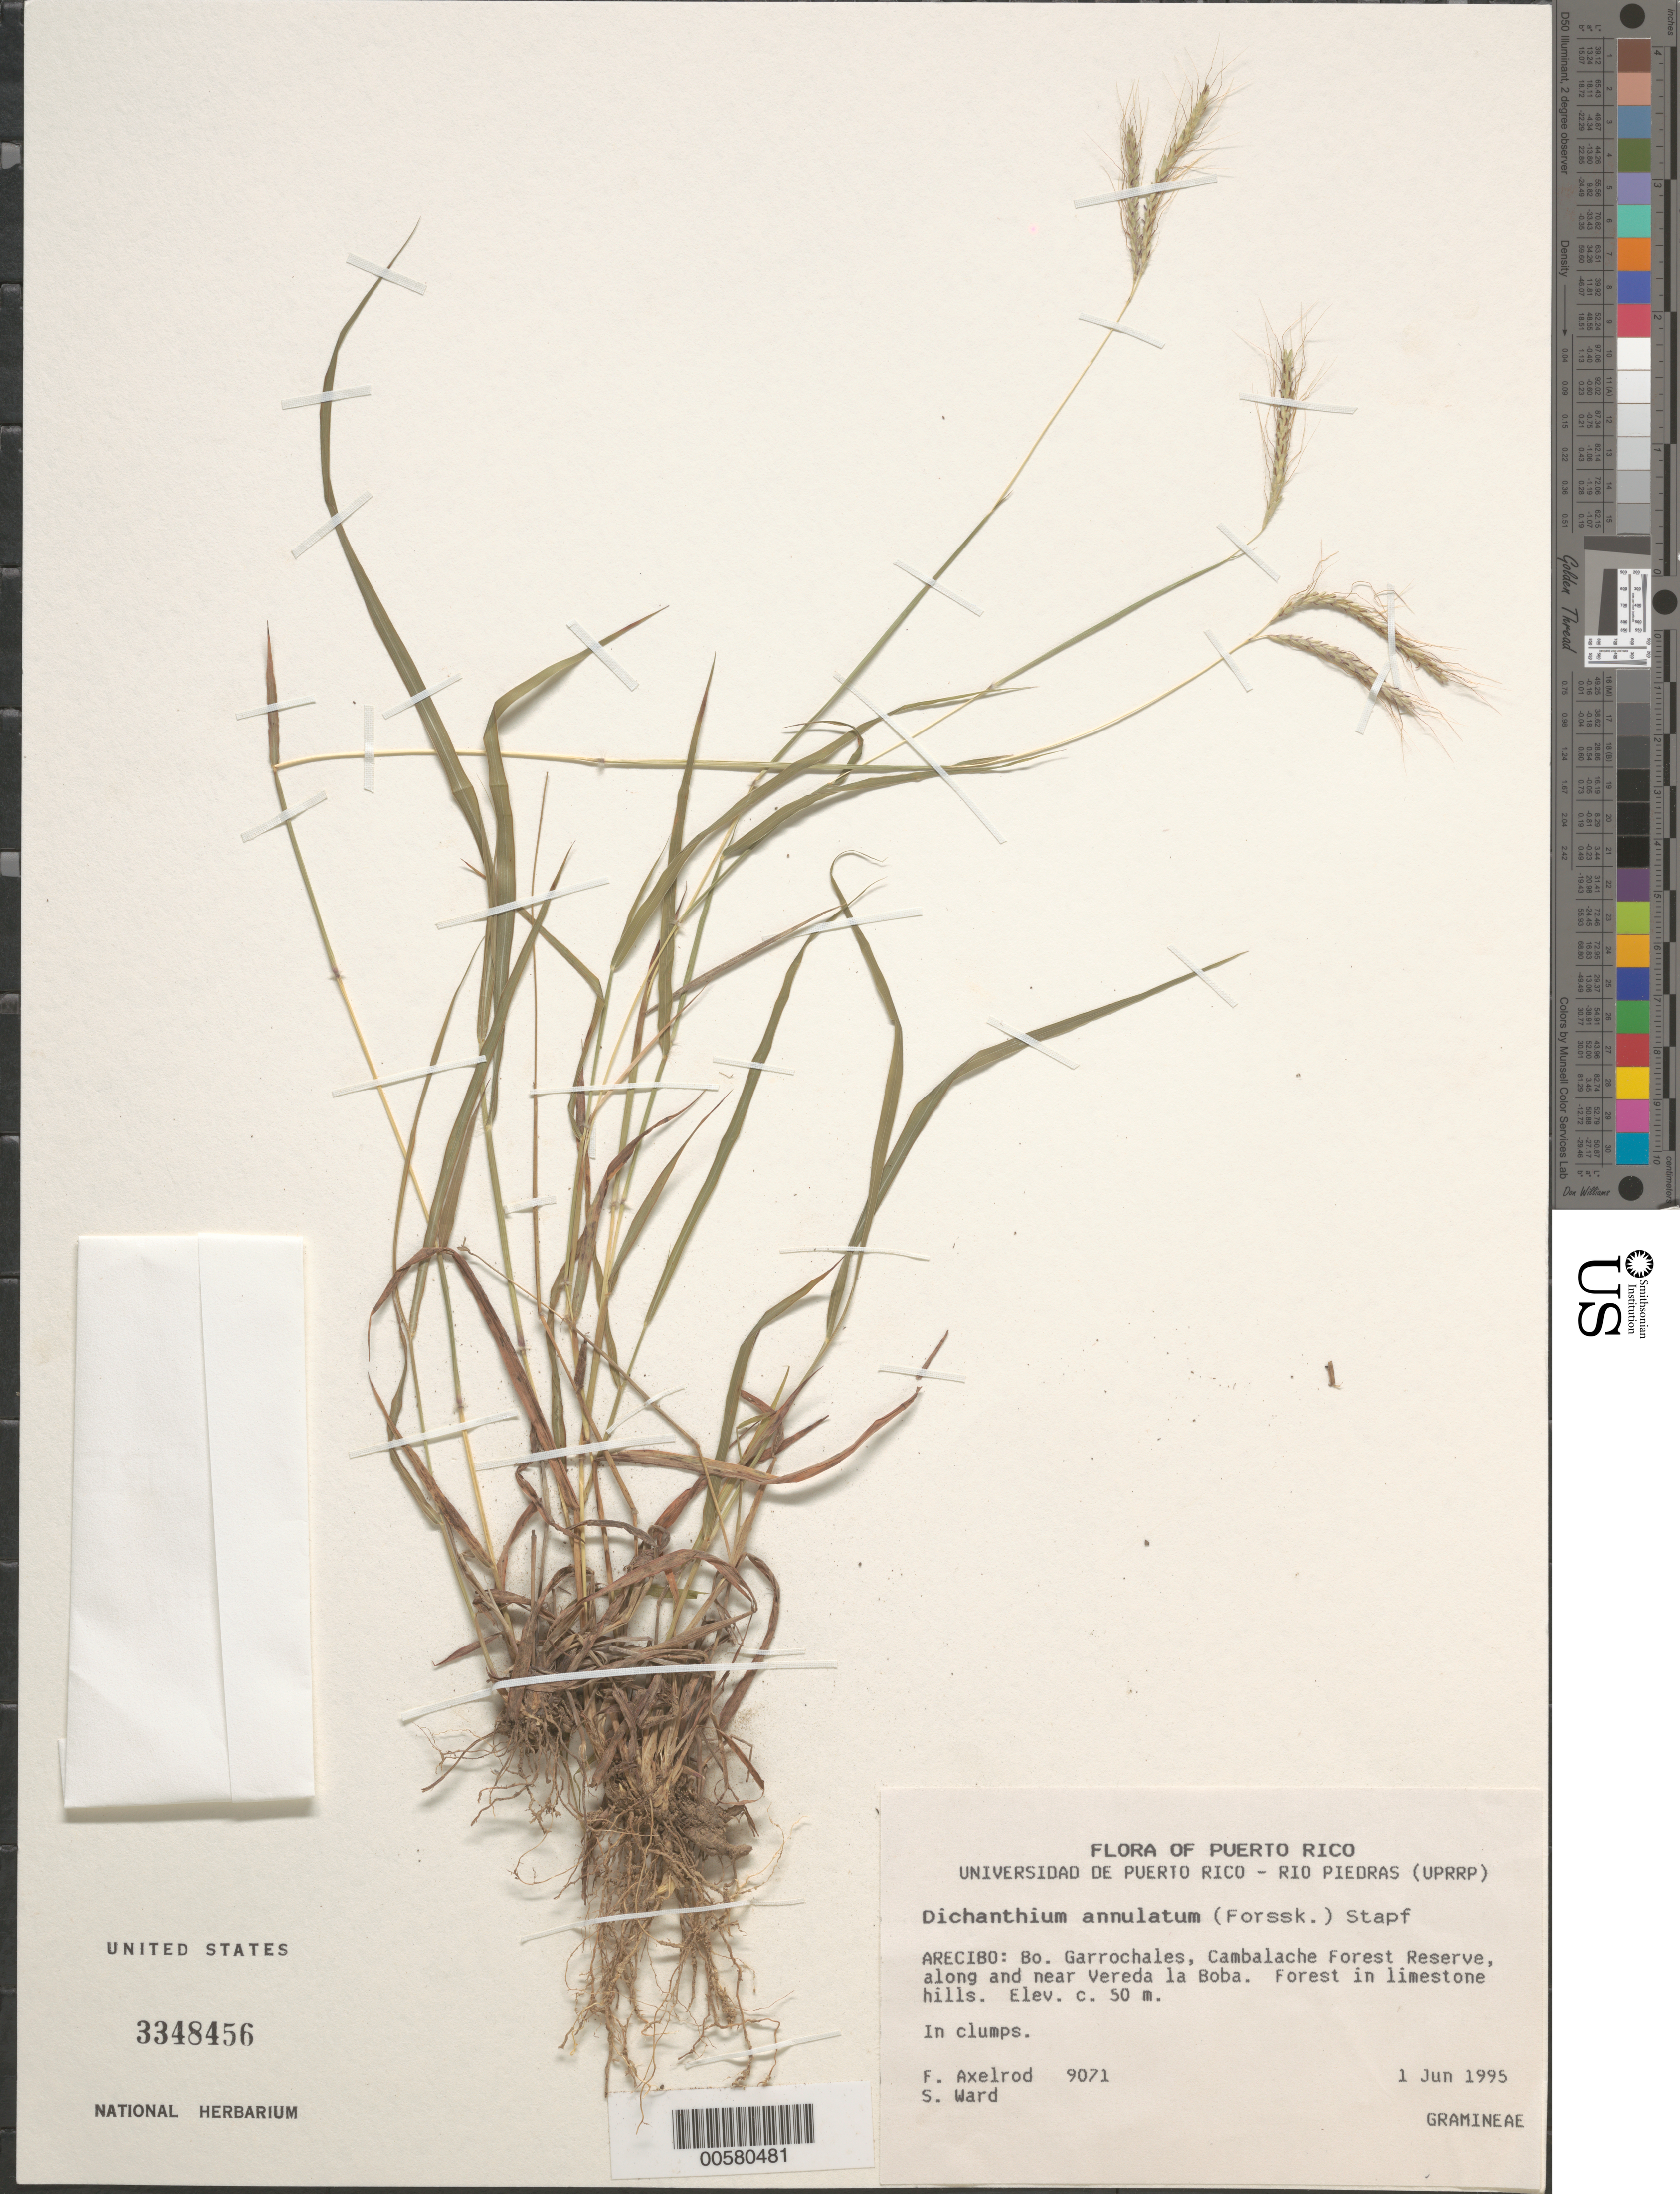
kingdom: Plantae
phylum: Tracheophyta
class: Liliopsida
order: Poales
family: Poaceae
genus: Dichanthium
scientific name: Dichanthium annulatum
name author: (Forssk.) Stapf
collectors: F. Axelrod & S. Ward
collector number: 9071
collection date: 1995-06-01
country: Puerto Rico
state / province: Arecibo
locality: Bo. Garrochales, Cambalache Forest Reserve, along and near Vereda la Boba.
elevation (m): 50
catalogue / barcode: US 3348456